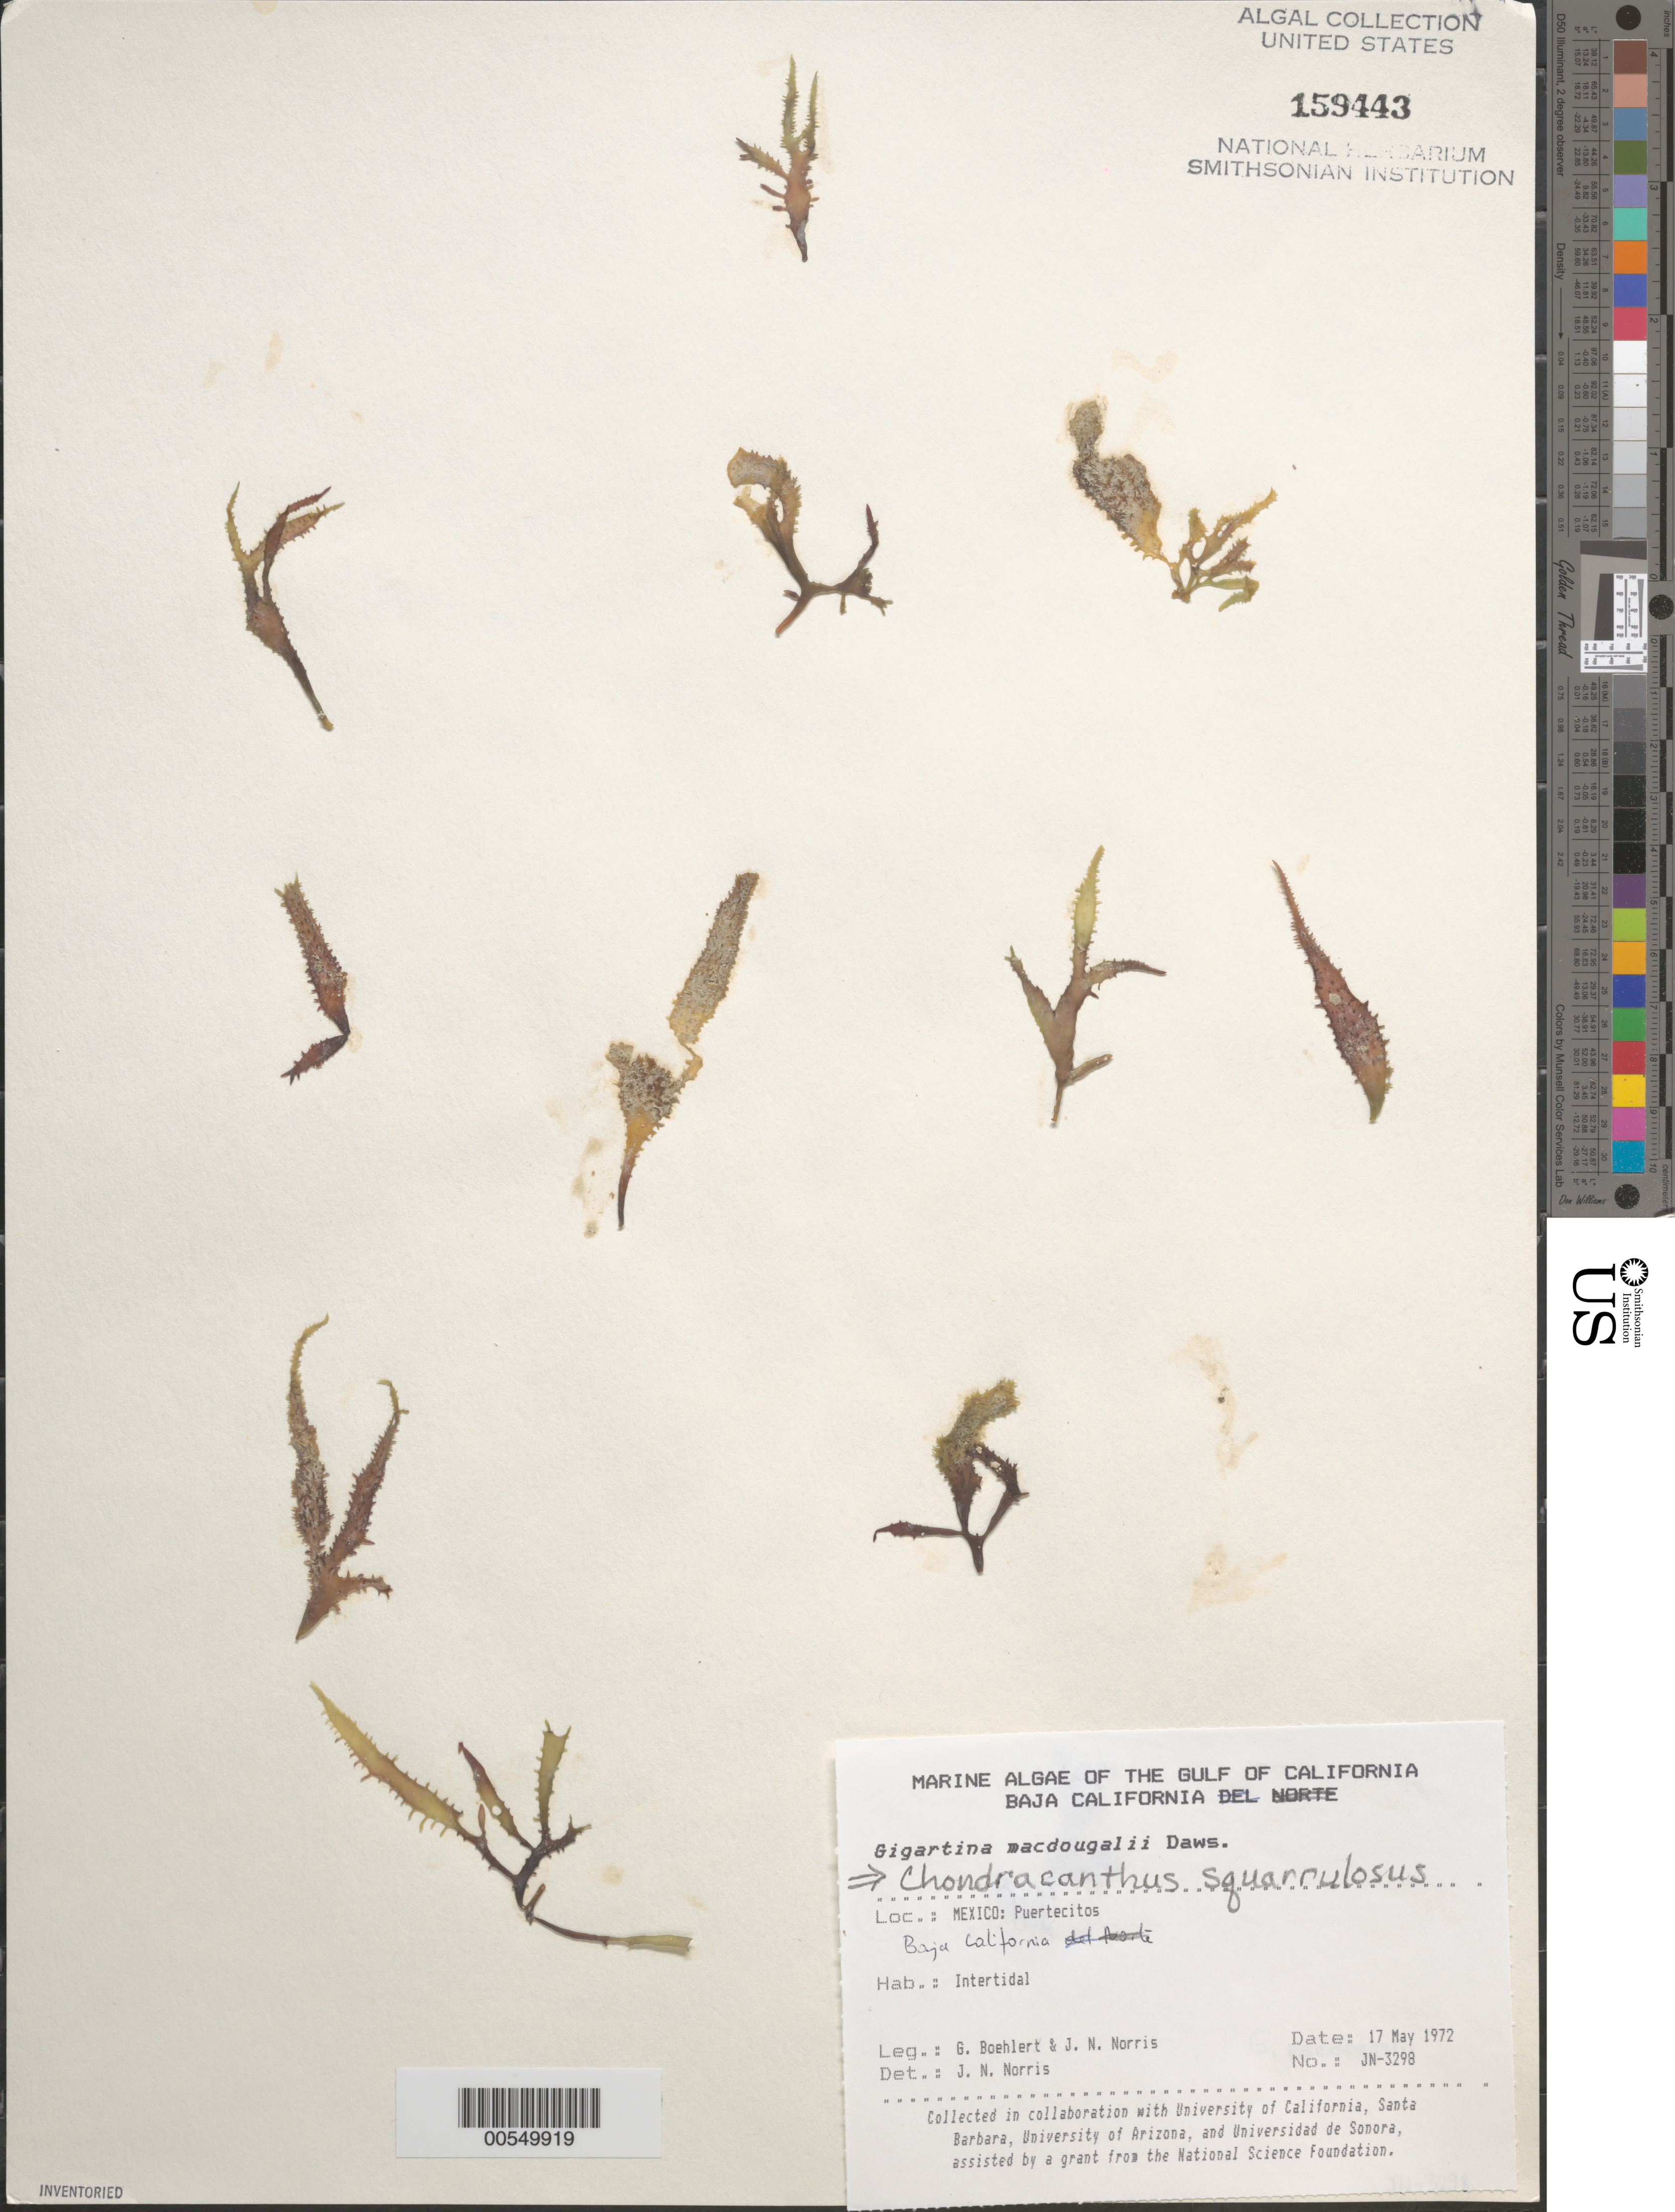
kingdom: Plantae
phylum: Rhodophyta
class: Florideophyceae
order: Gigartinales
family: Gigartinaceae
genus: Chondracanthus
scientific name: Chondracanthus squarrulosus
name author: (Setch. & N.L. Gardner) J.R. Hughey et al.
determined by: Norris, James N.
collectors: J. N. Norris & G. Boehlert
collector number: JN-3298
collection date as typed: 17 May 1972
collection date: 1972-05-17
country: Mexico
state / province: Baja California Norte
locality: Puertecitos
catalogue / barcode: US 159443